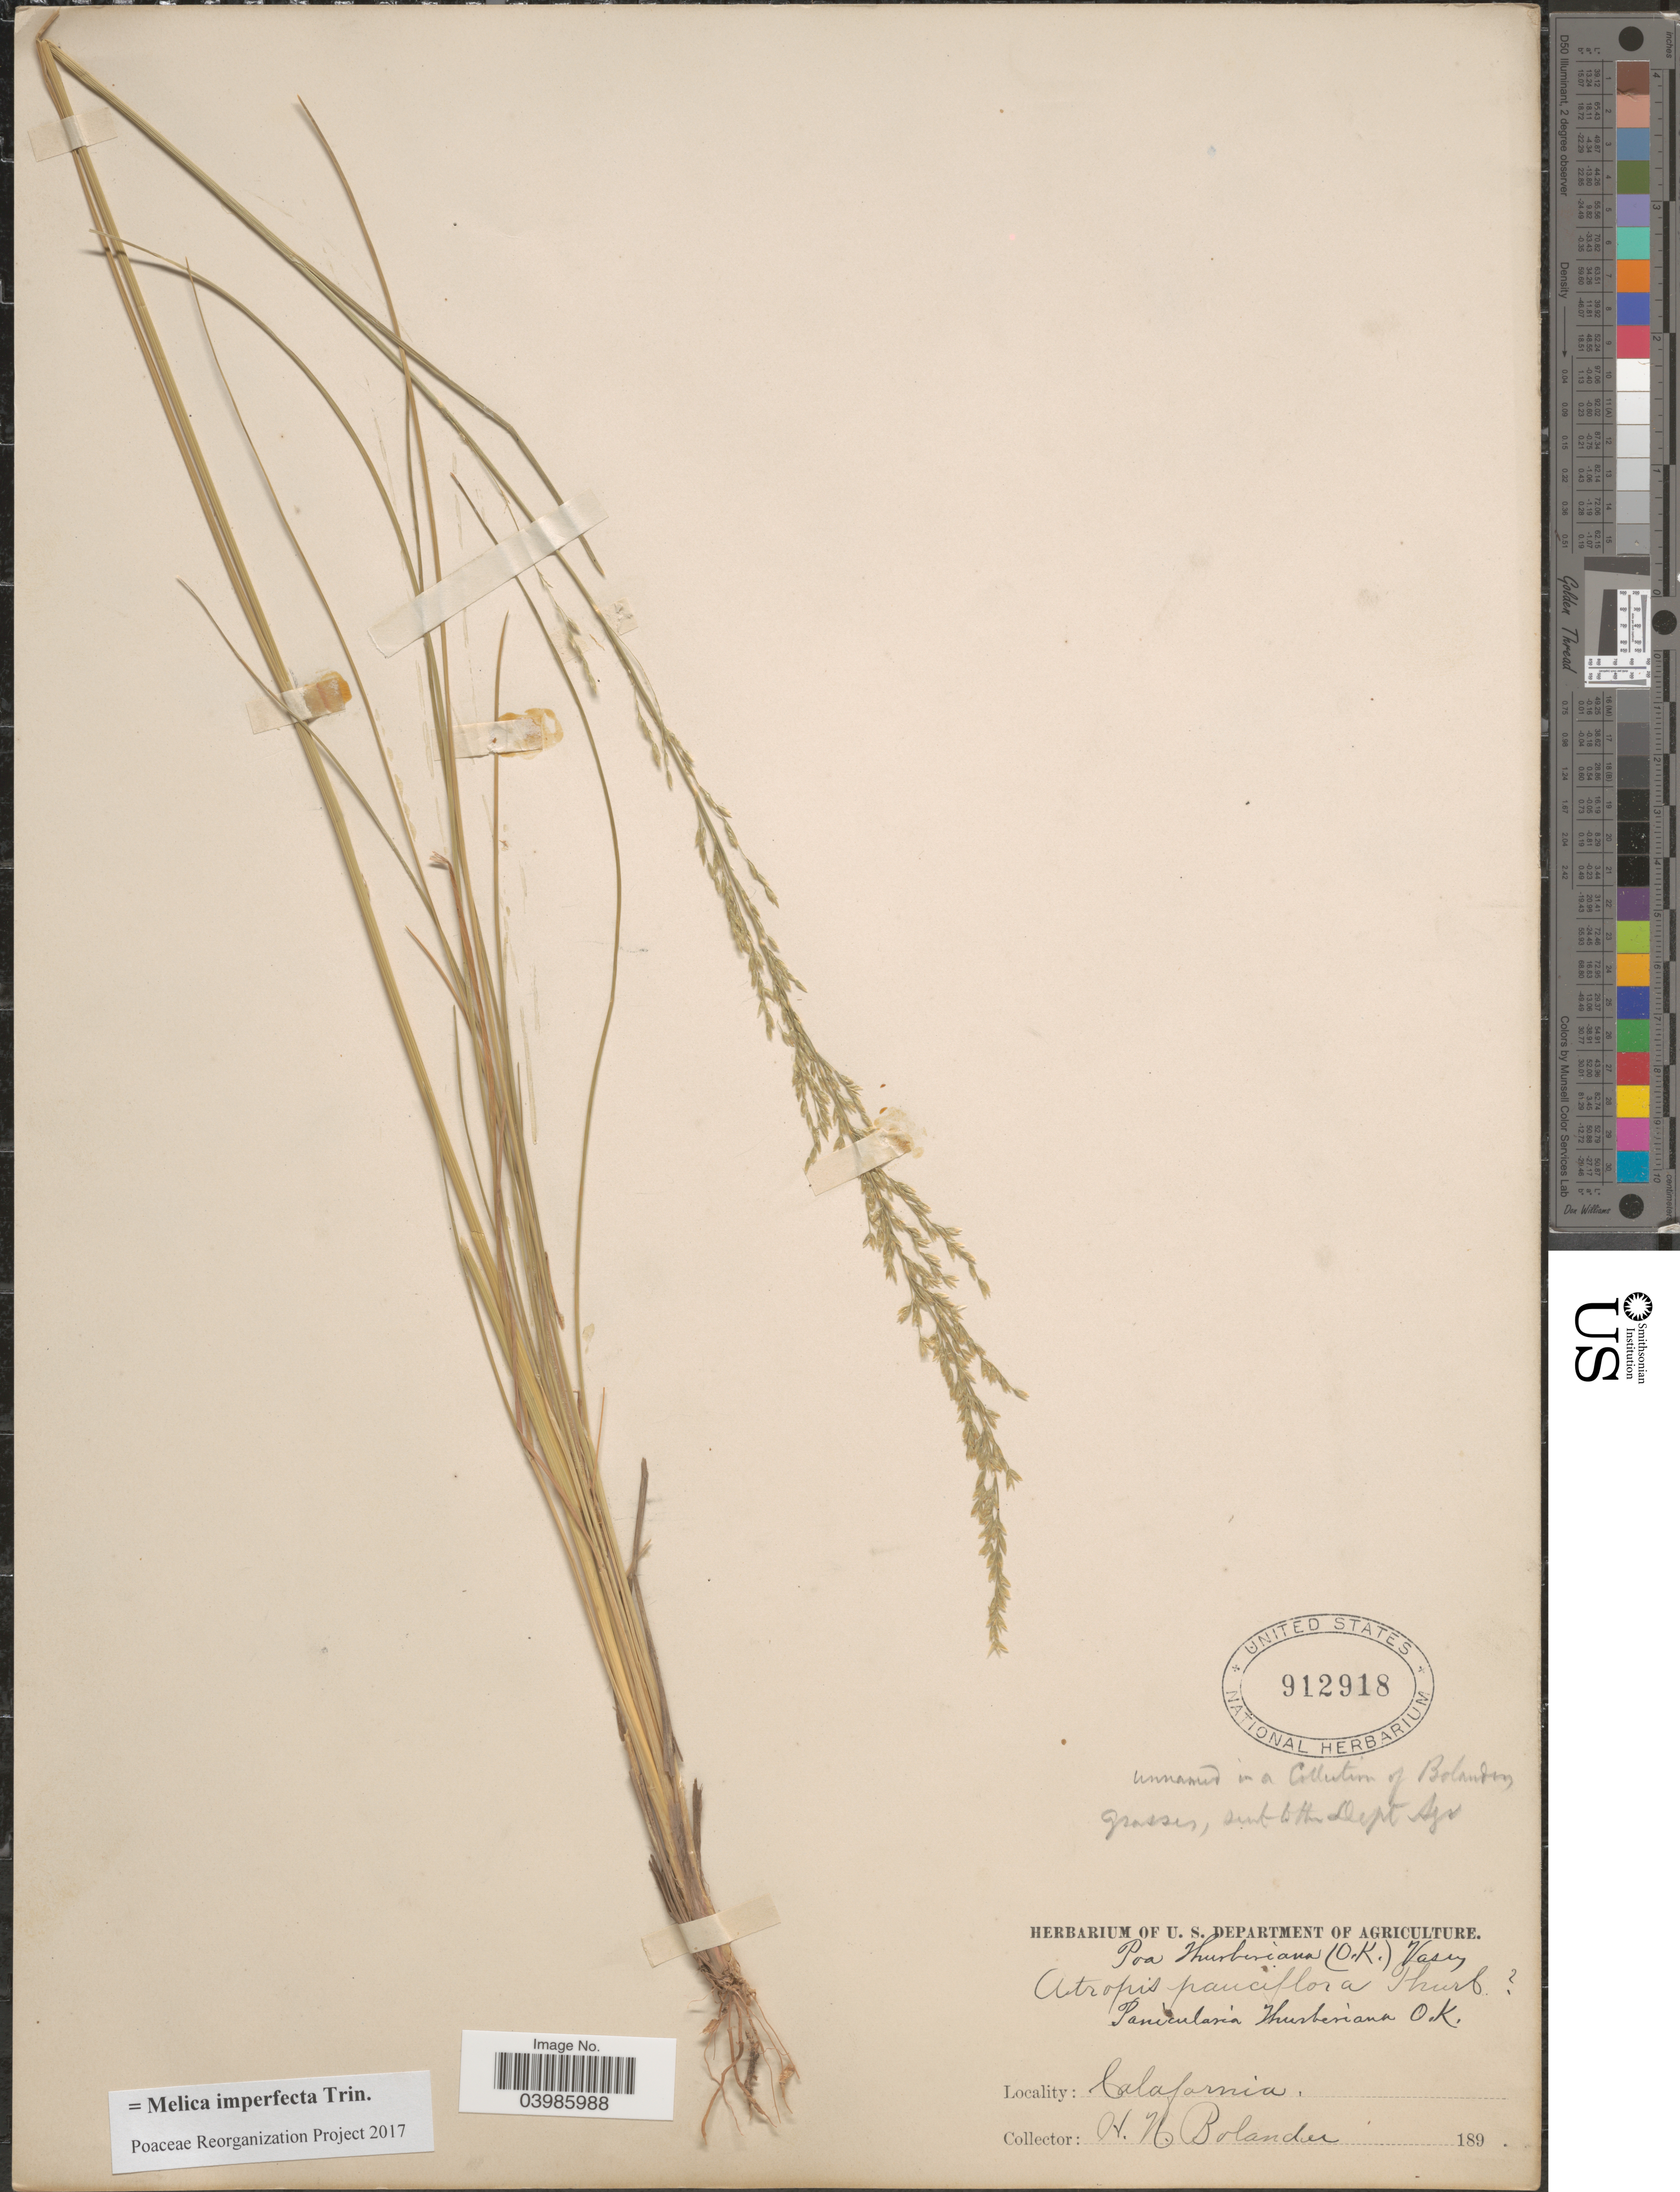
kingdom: Plantae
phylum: Tracheophyta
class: Liliopsida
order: Poales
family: Poaceae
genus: Melica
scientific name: Melica imperfecta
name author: Trin.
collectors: H. Bolander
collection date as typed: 189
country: United States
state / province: California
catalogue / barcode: US 912918